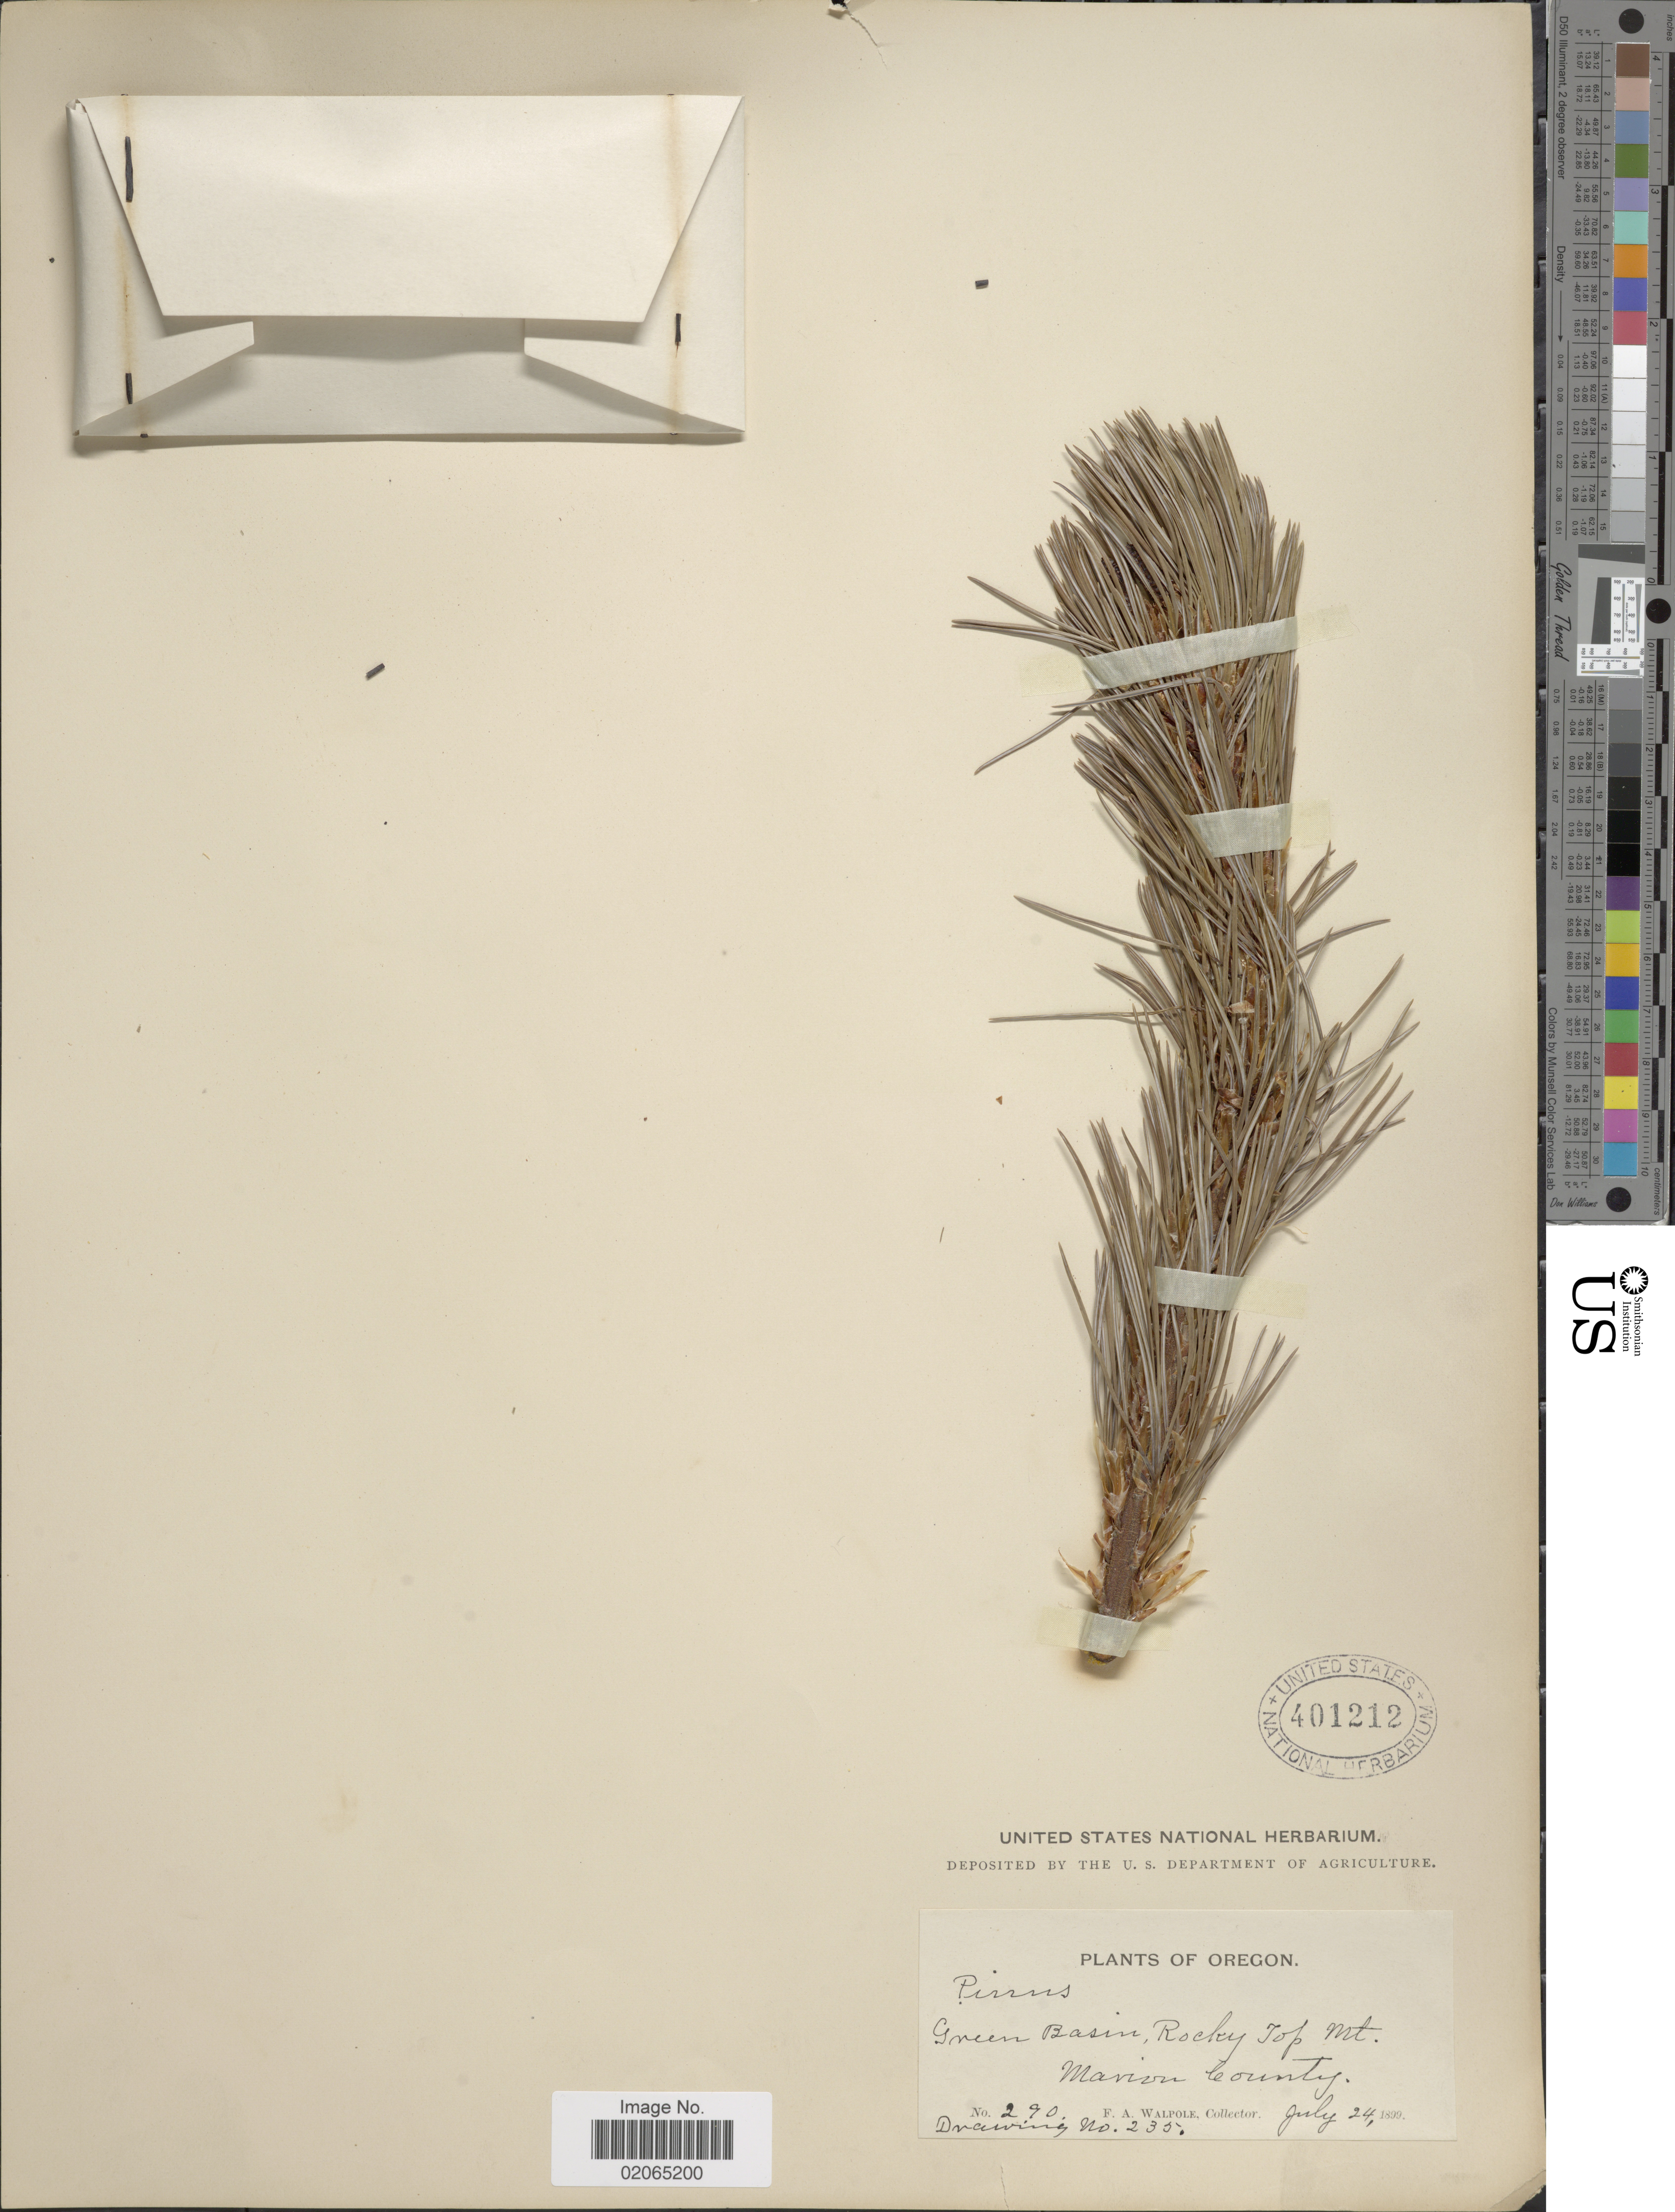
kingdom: Plantae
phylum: Tracheophyta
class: Pinopsida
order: Pinales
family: Pinaceae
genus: Pinus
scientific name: Pinus sp.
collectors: F. Walpole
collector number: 290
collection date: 1899-07-24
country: United States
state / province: Oregon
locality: Green Basin, Rocky Top Mt. Marion County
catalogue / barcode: US 401212